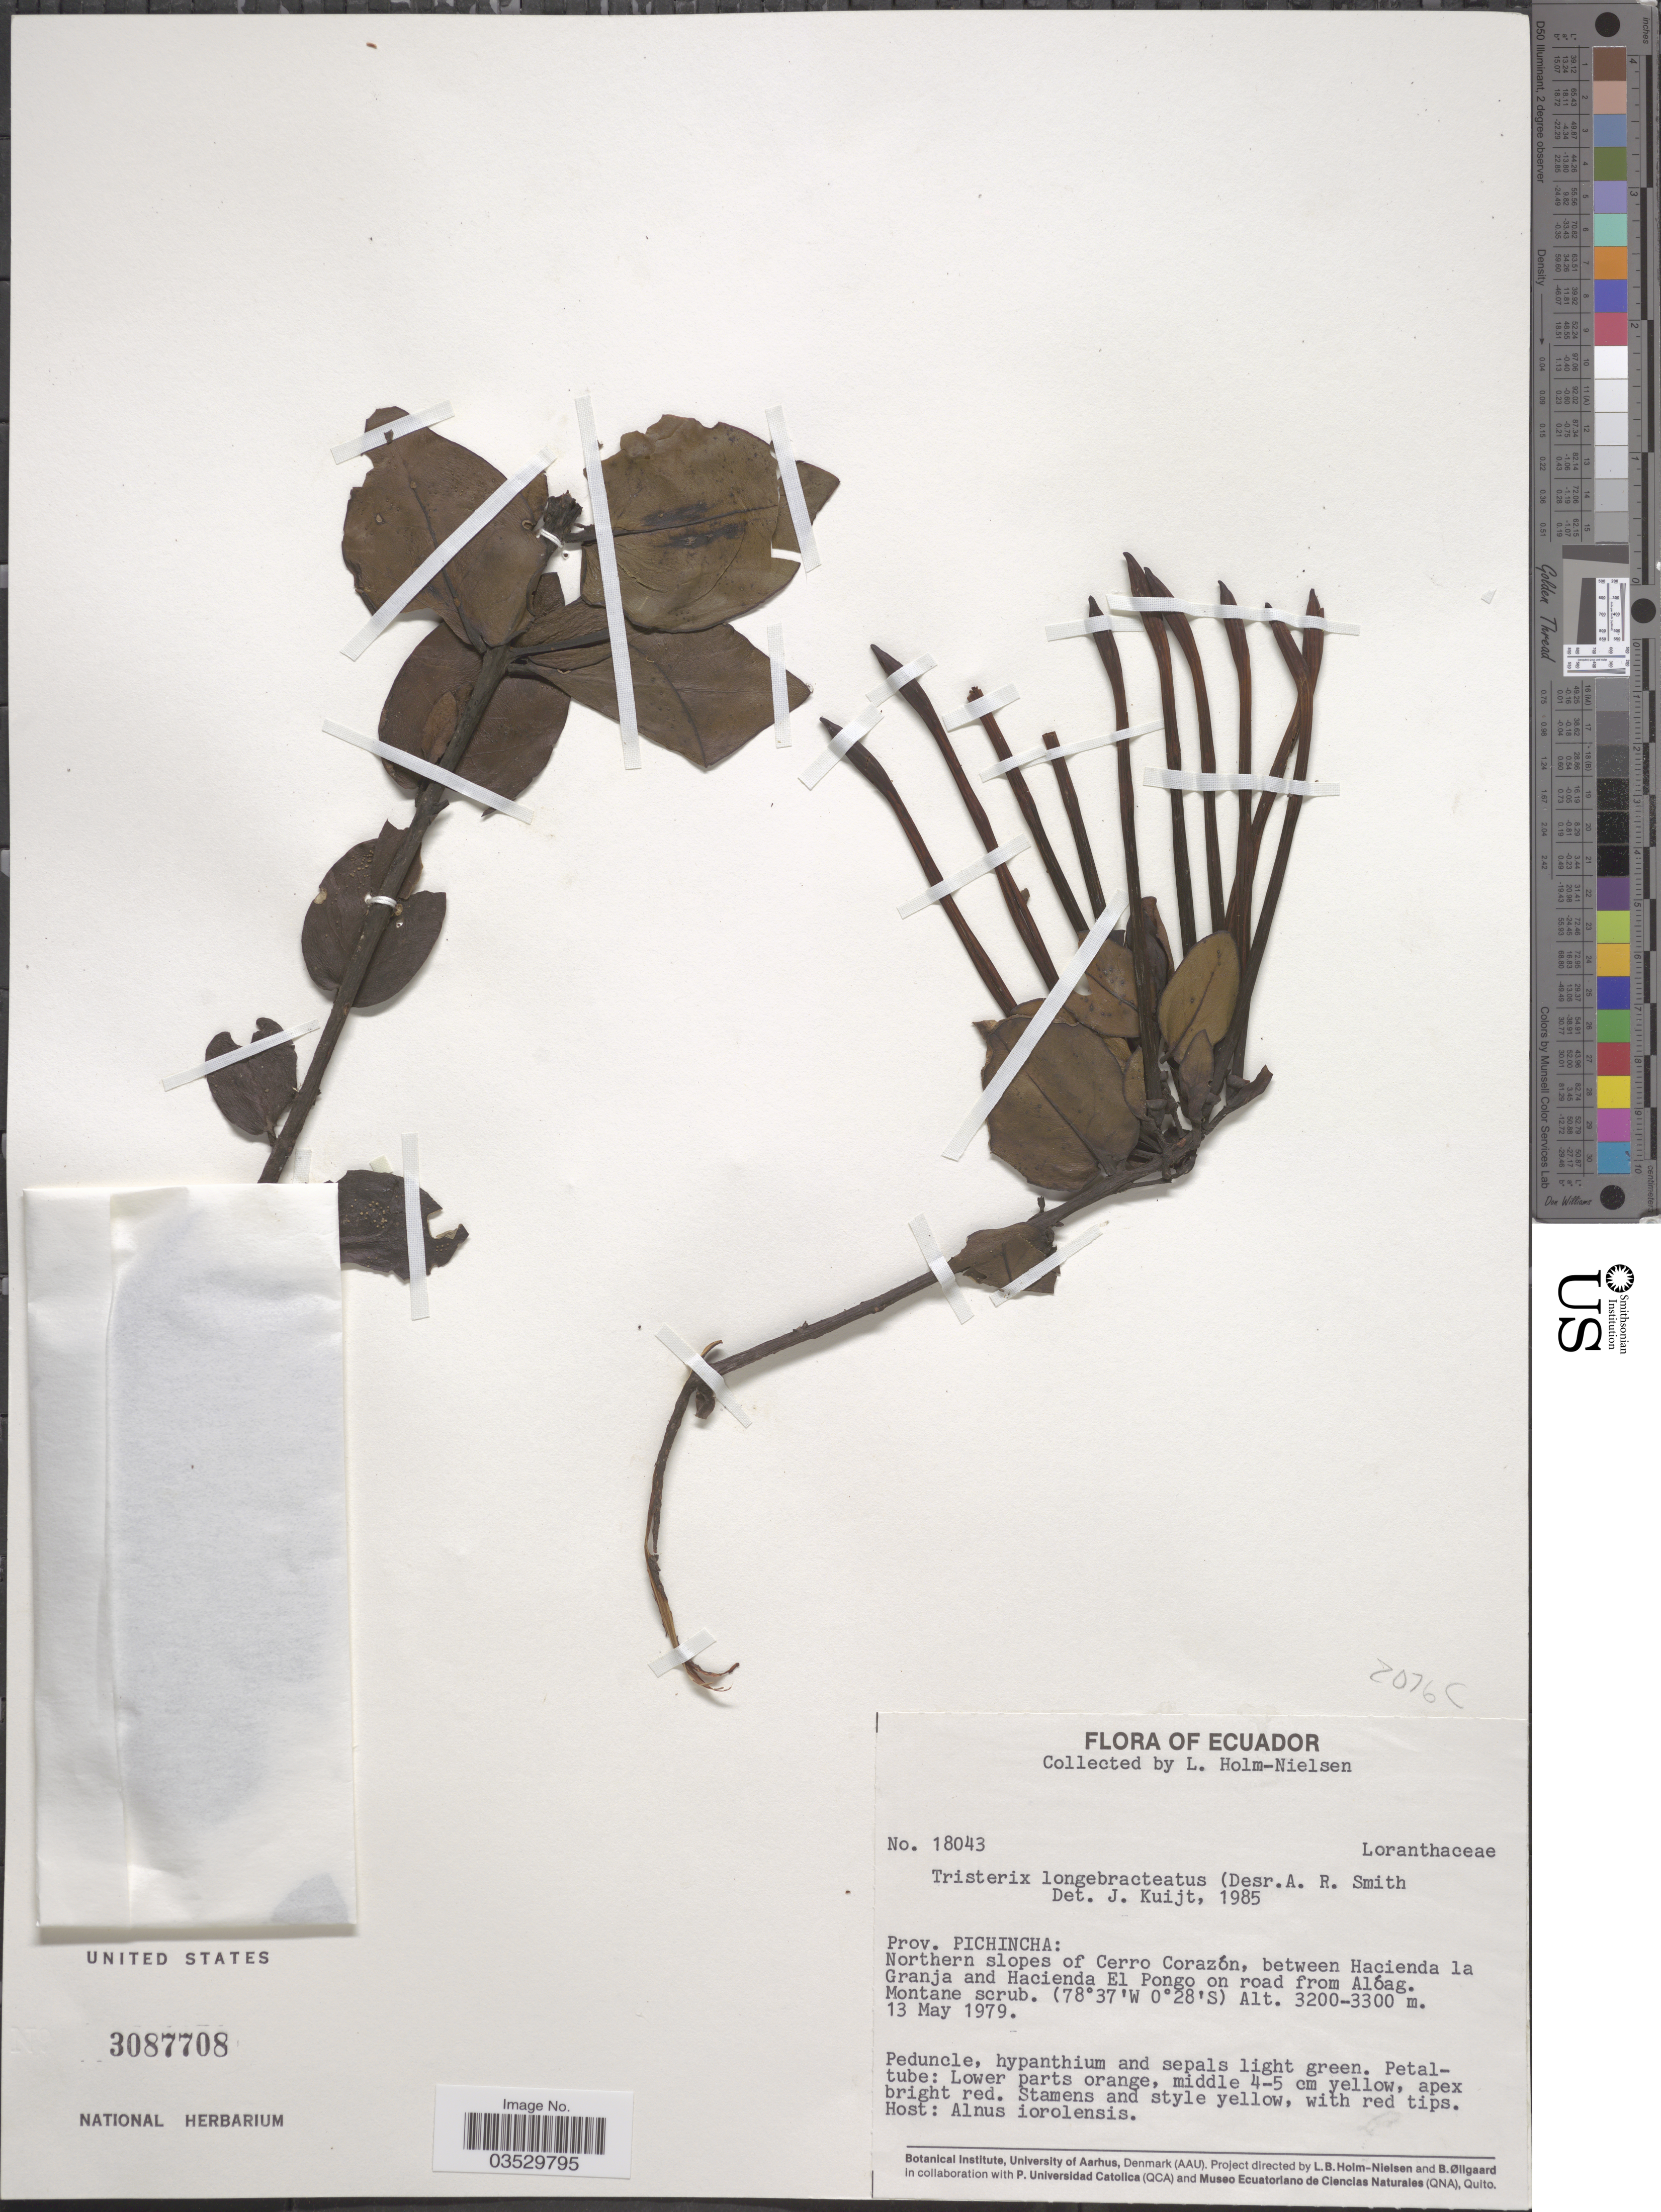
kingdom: Plantae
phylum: Tracheophyta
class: Magnoliopsida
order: Santalales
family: Loranthaceae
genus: Tristerix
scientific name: Tristerix longebracteatus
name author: (Desr.) Bart. & Wiens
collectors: L. Holm-Nielsen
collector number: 18043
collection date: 1979-05-13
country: Ecuador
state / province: Pichincha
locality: Northern slopes of Cerro Corazón, between Hacienda la Granja and Hacienda El Pongo on road from Alóag.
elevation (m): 3200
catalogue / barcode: US 3087708